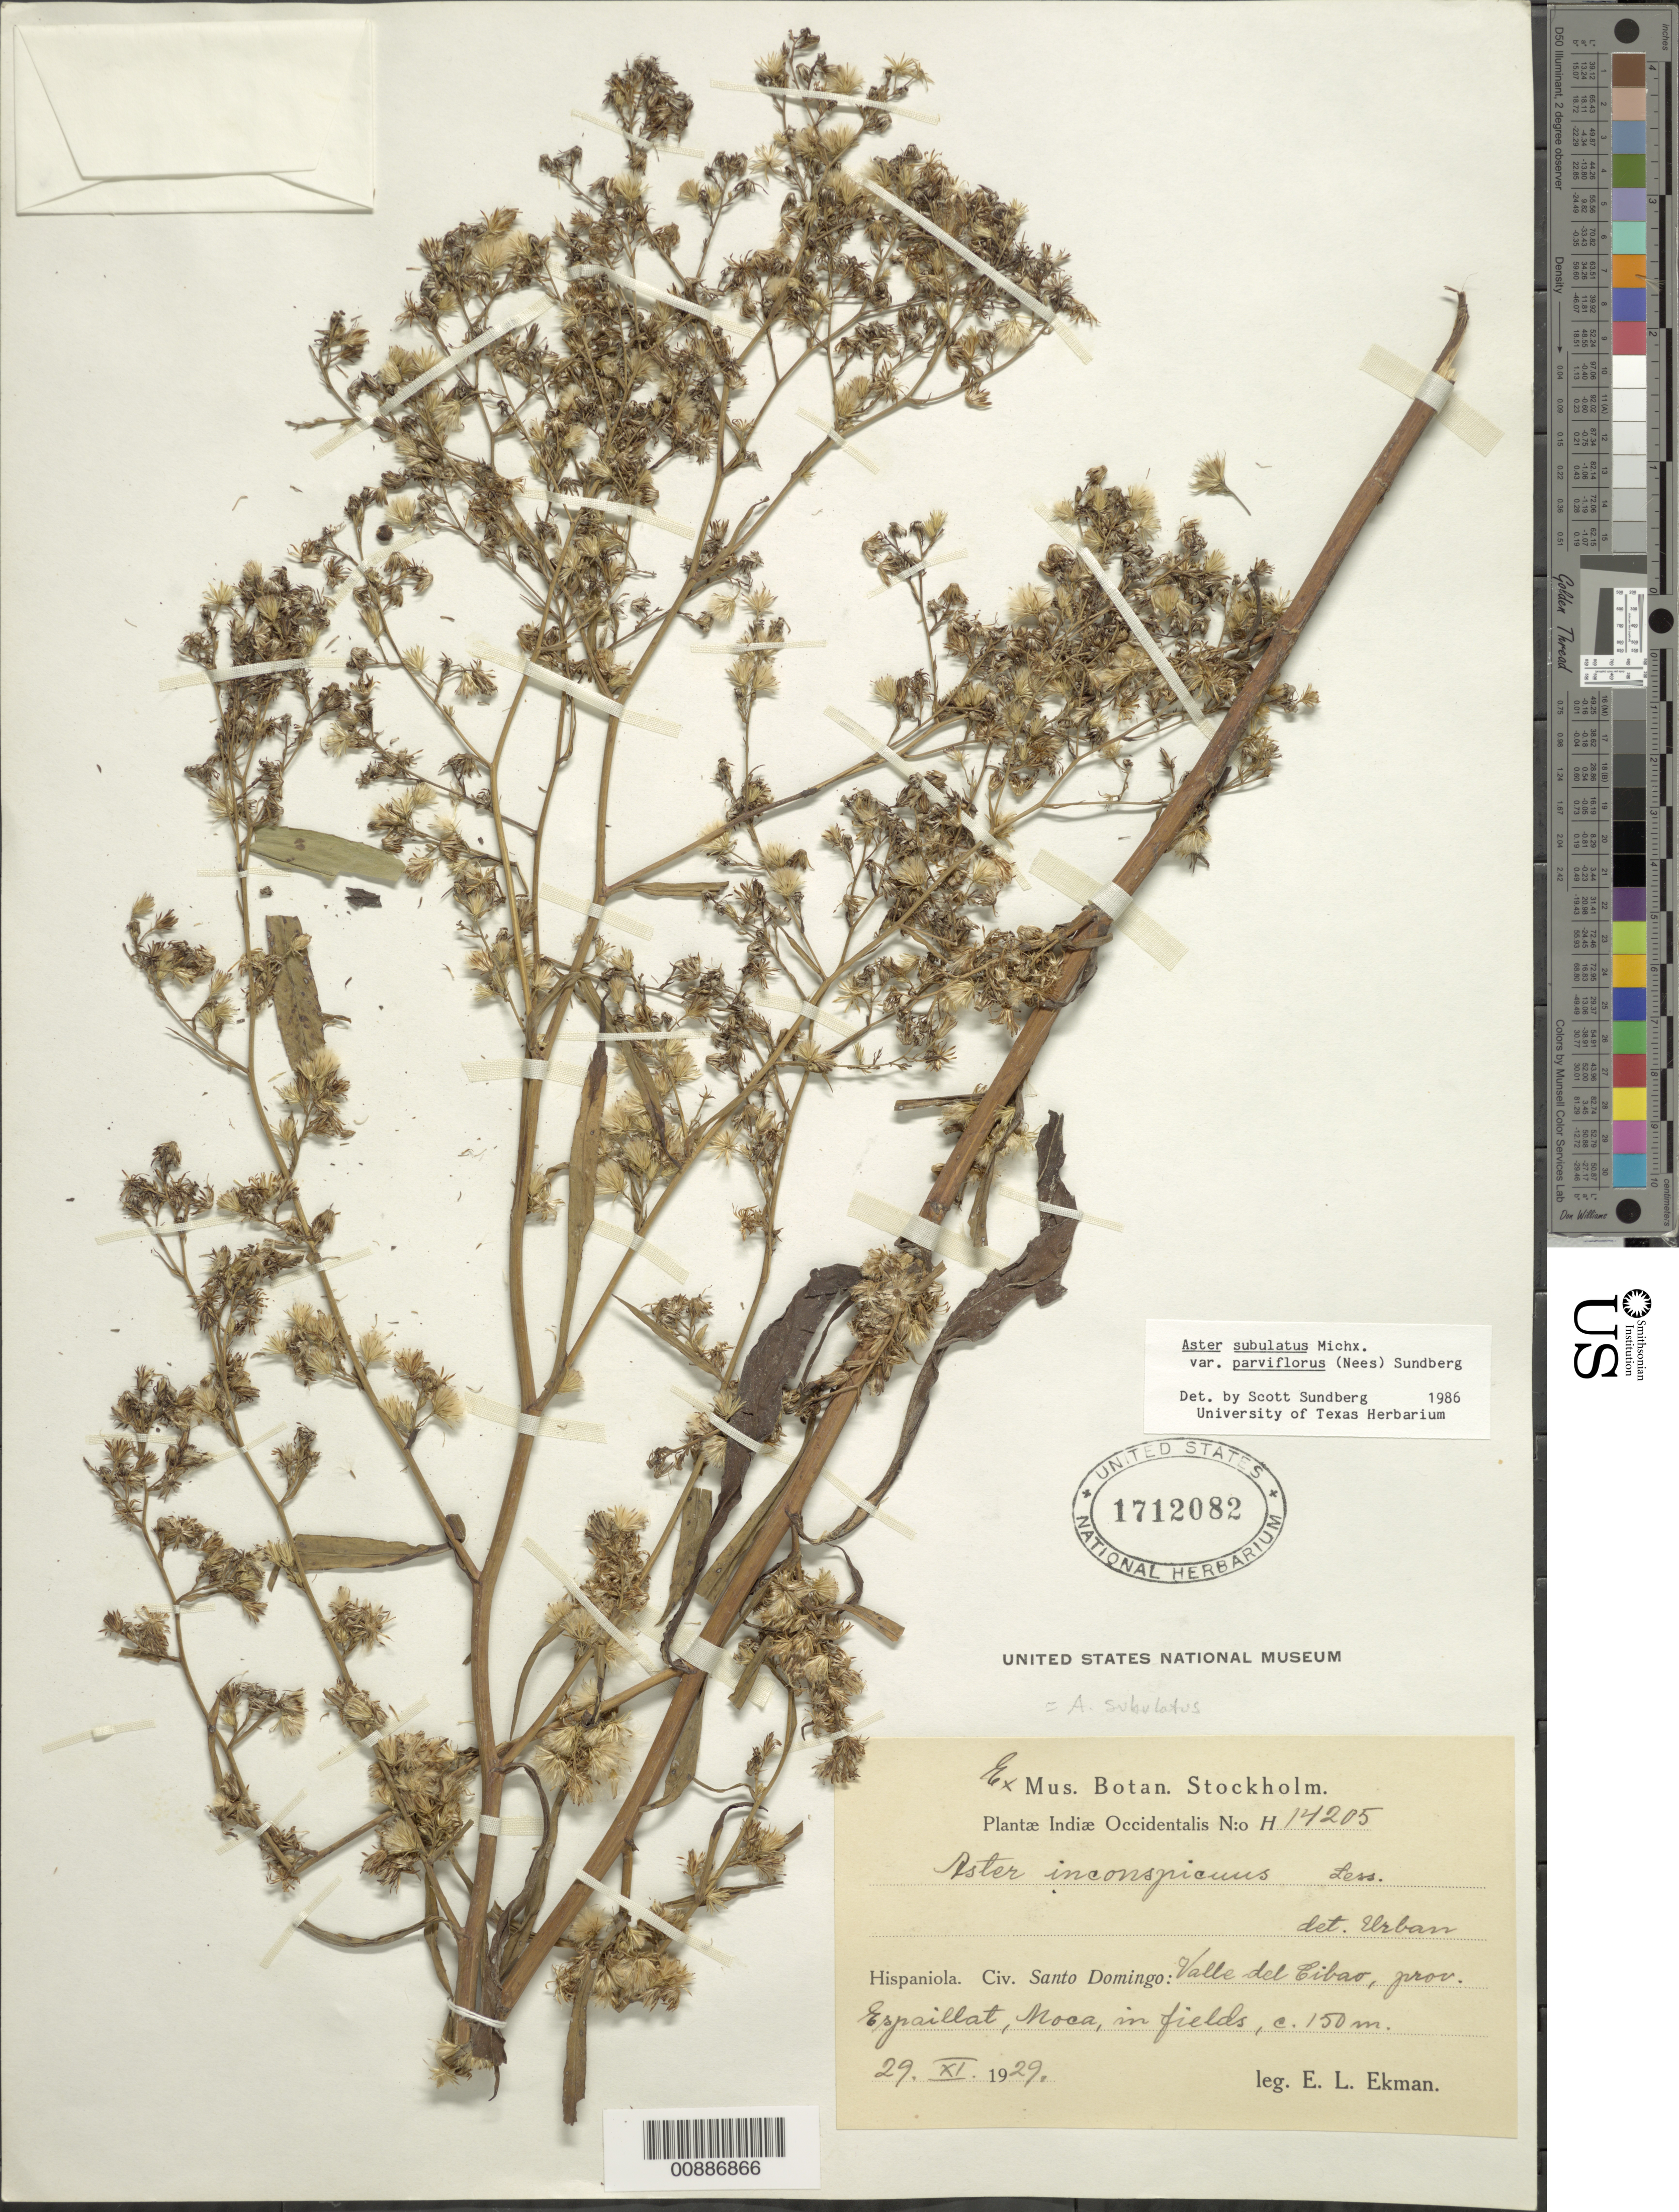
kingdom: Plantae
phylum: Tracheophyta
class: Magnoliopsida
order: Asterales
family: Asteraceae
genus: Symphyotrichum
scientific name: Symphyotrichum subulatum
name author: (Michx.) G.L. Nesom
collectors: E. L. Ekman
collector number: H 14205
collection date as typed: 29 Nov 1929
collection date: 1929-11-29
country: Dominican Republic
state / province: Espaillat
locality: Valle del Cibao, Moca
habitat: In fields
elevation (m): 150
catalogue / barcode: US 1712082